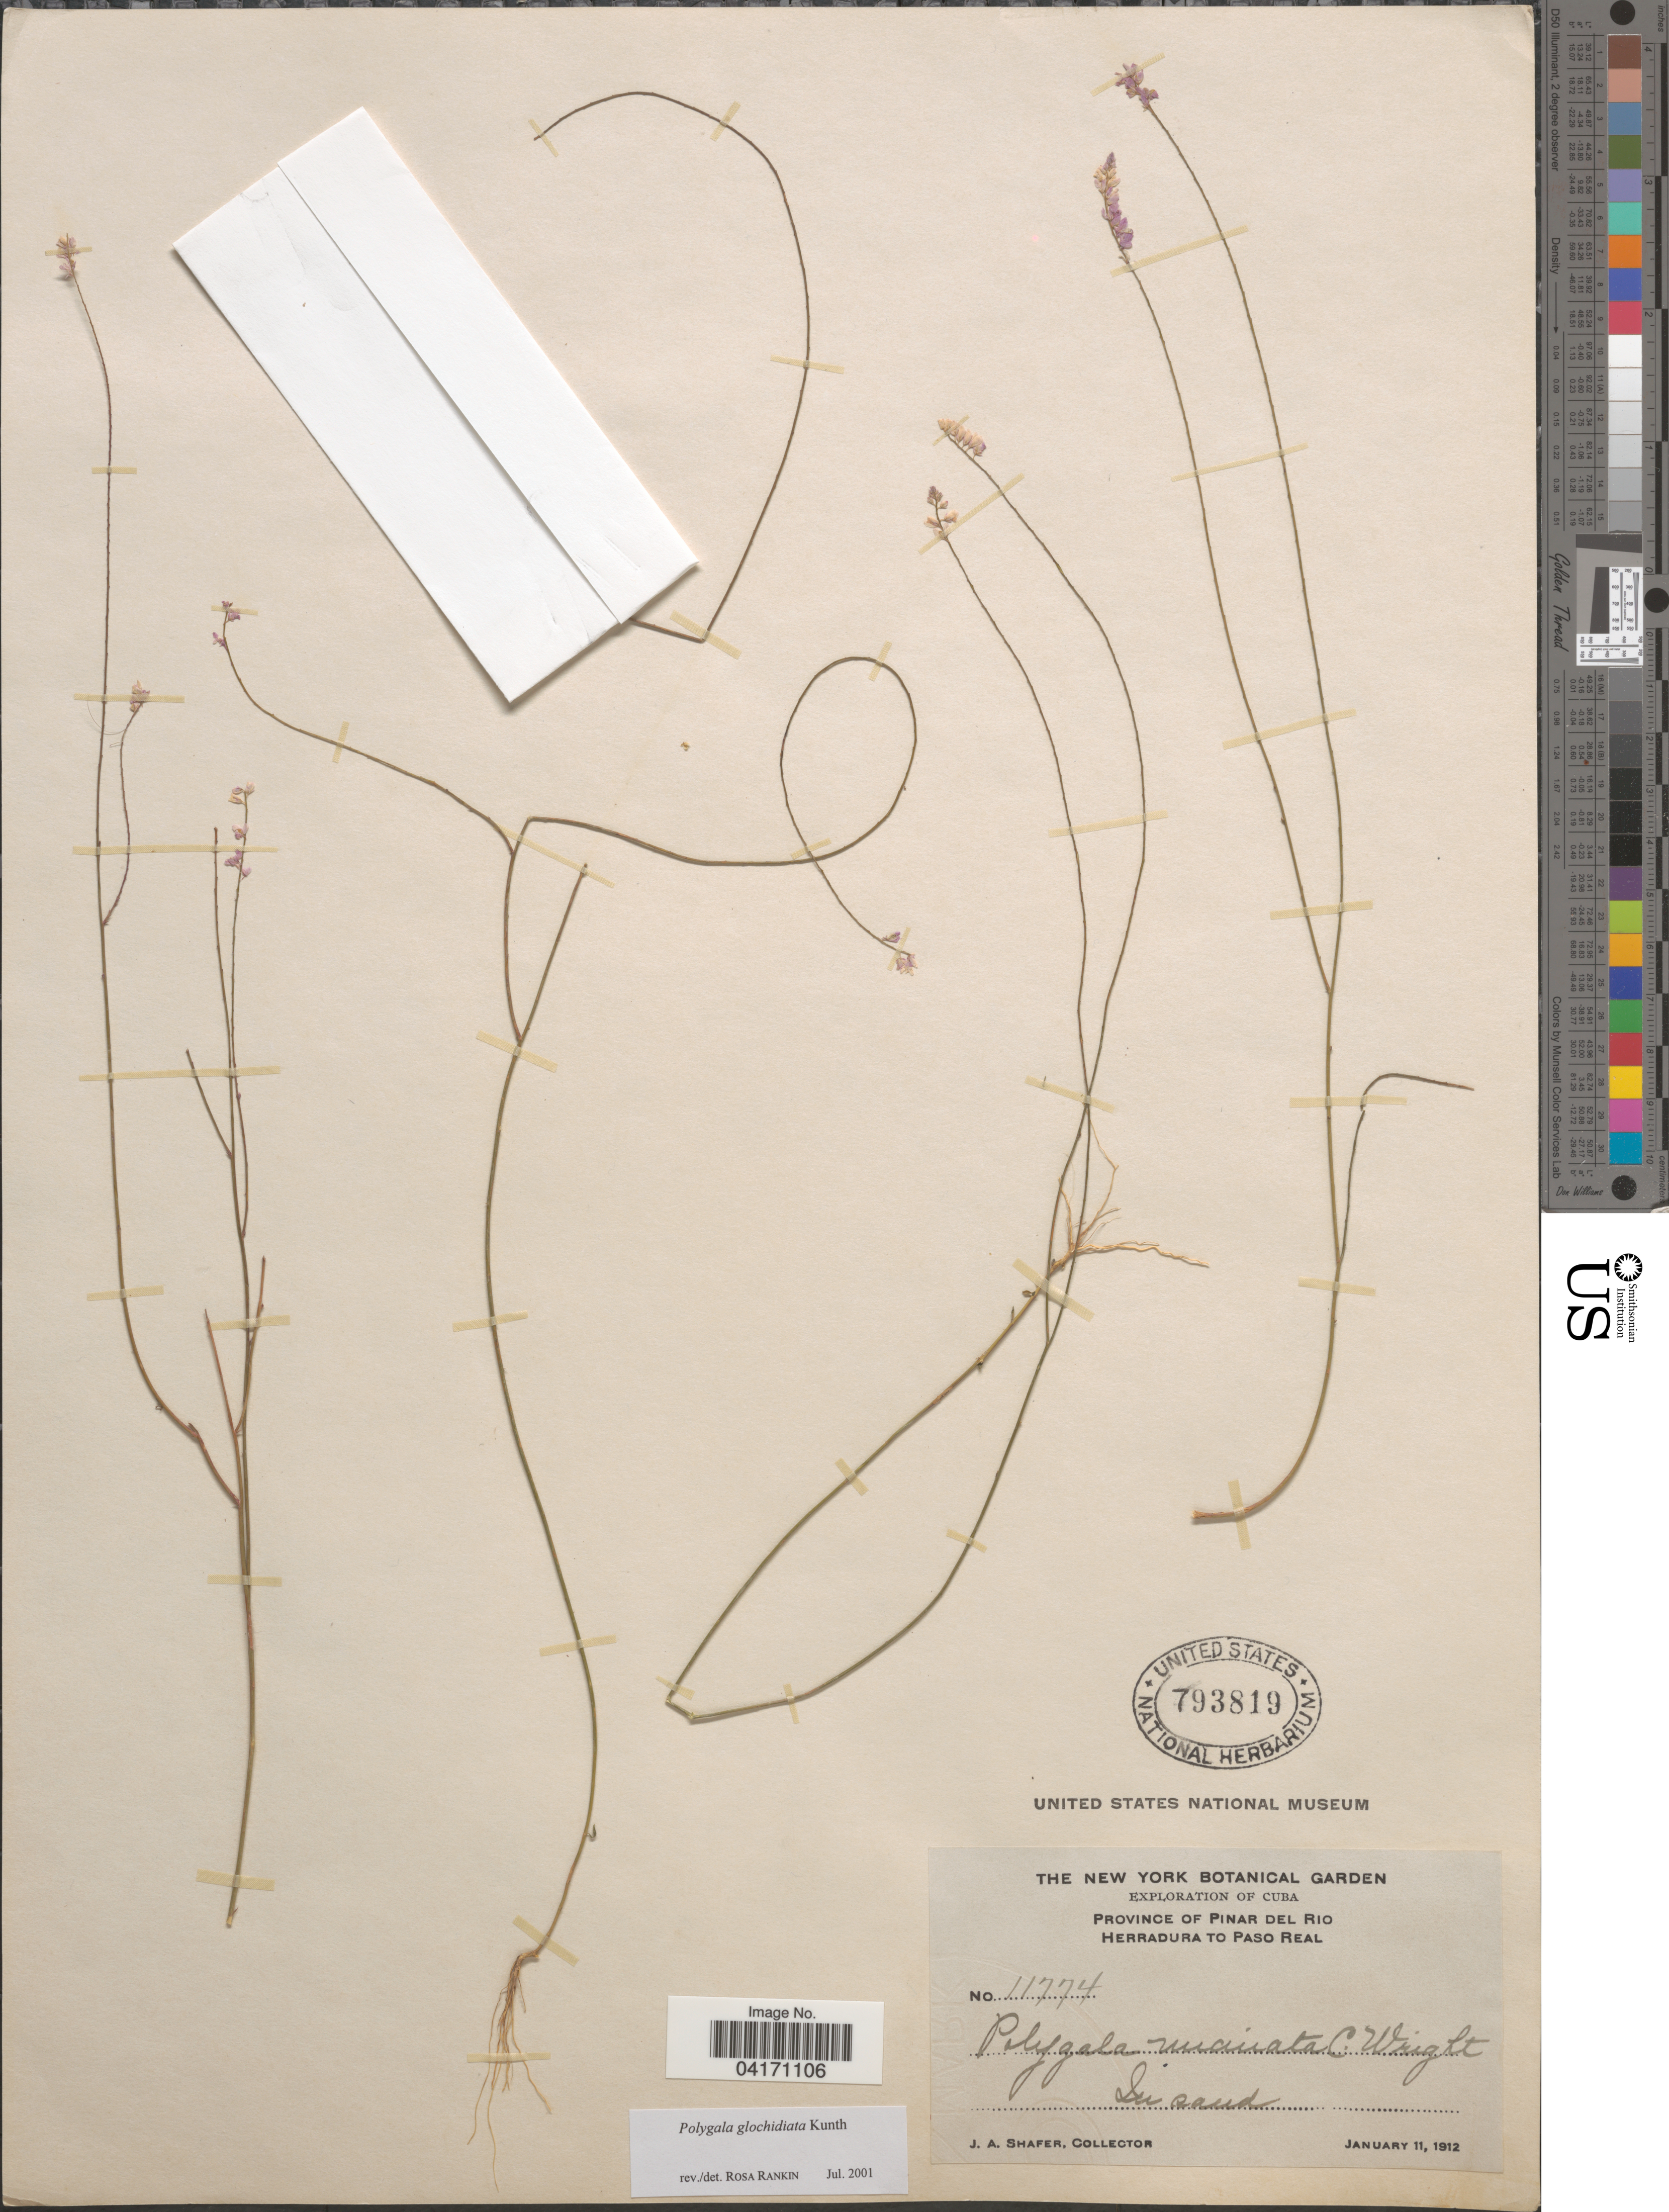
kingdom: Plantae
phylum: Tracheophyta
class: Magnoliopsida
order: Fabales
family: Polygalaceae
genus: Polygala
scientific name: Polygala glochidiata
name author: Kunth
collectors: J. A. Shafer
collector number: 11774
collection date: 1912-01-11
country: Cuba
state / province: Pinar del Río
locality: Exploration of Cuba. Herradura to Paso Real.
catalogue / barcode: US 793819